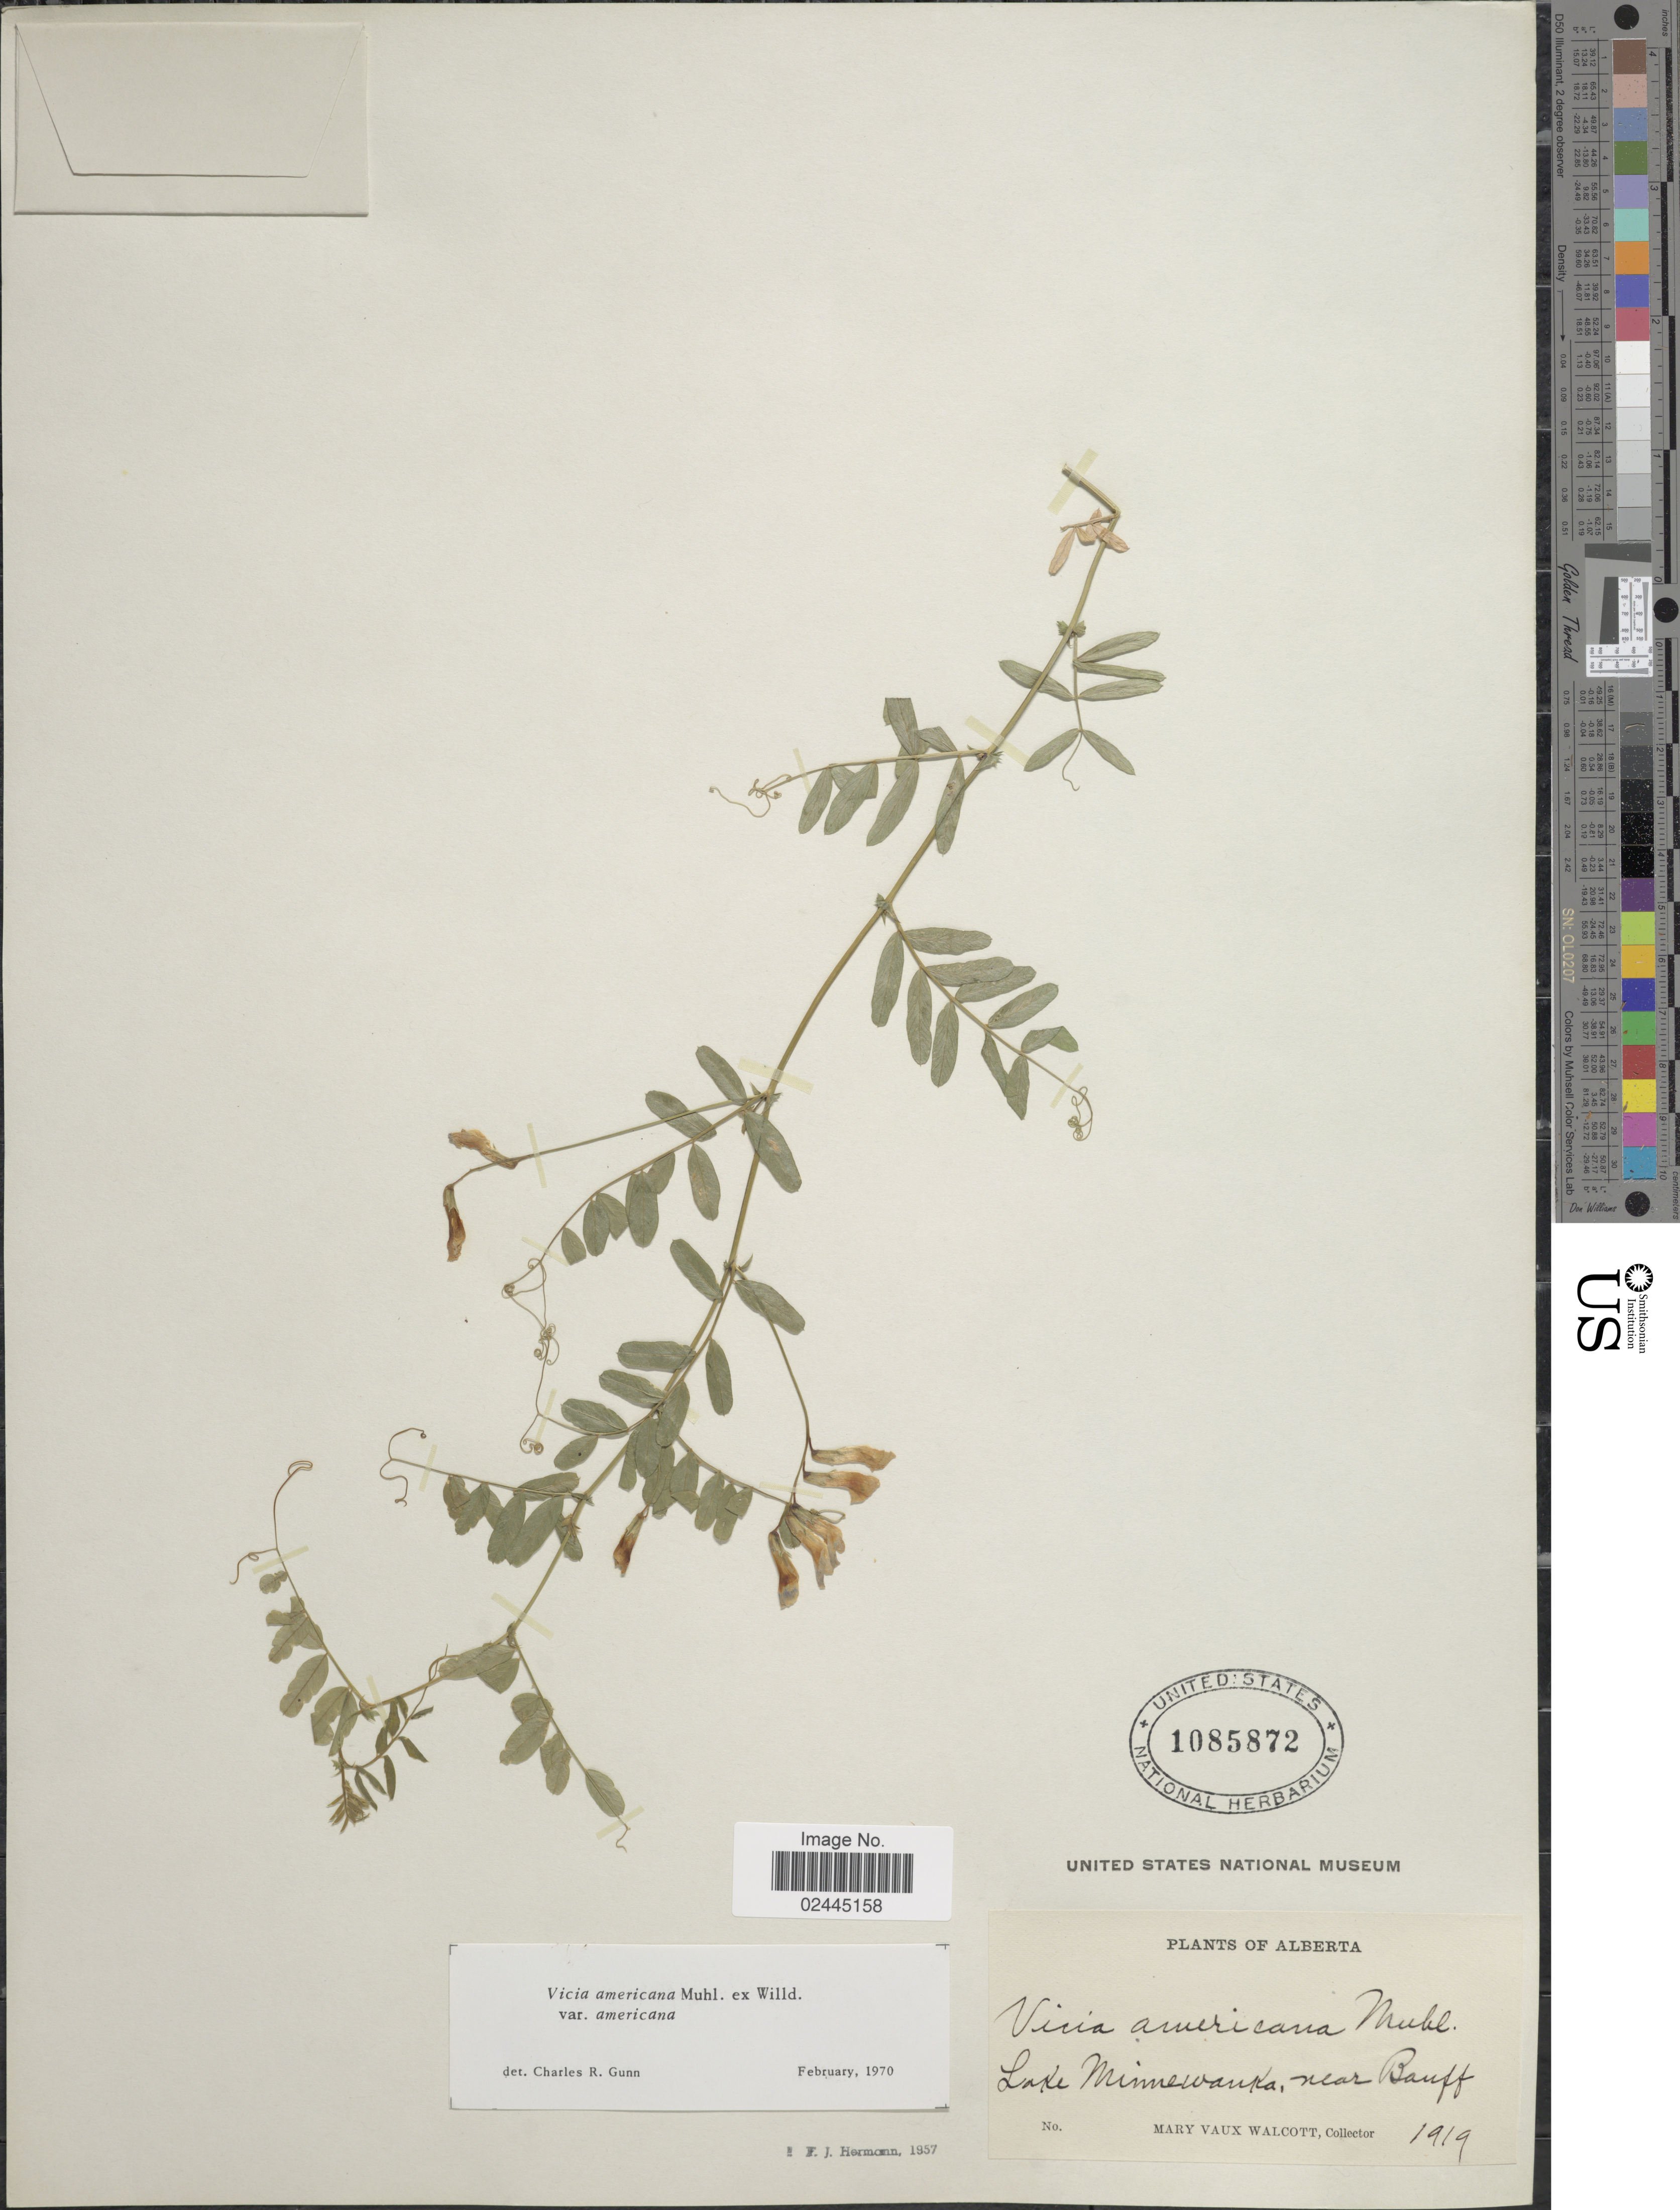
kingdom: Plantae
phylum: Tracheophyta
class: Magnoliopsida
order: Fabales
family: Fabaceae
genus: Vicia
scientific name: Vicia americana var. americana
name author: Muhl. ex Willd.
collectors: M. Walcott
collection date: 1919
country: Canada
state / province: Alberta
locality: Lake Minnewanka, near Banff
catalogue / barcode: US 1085872